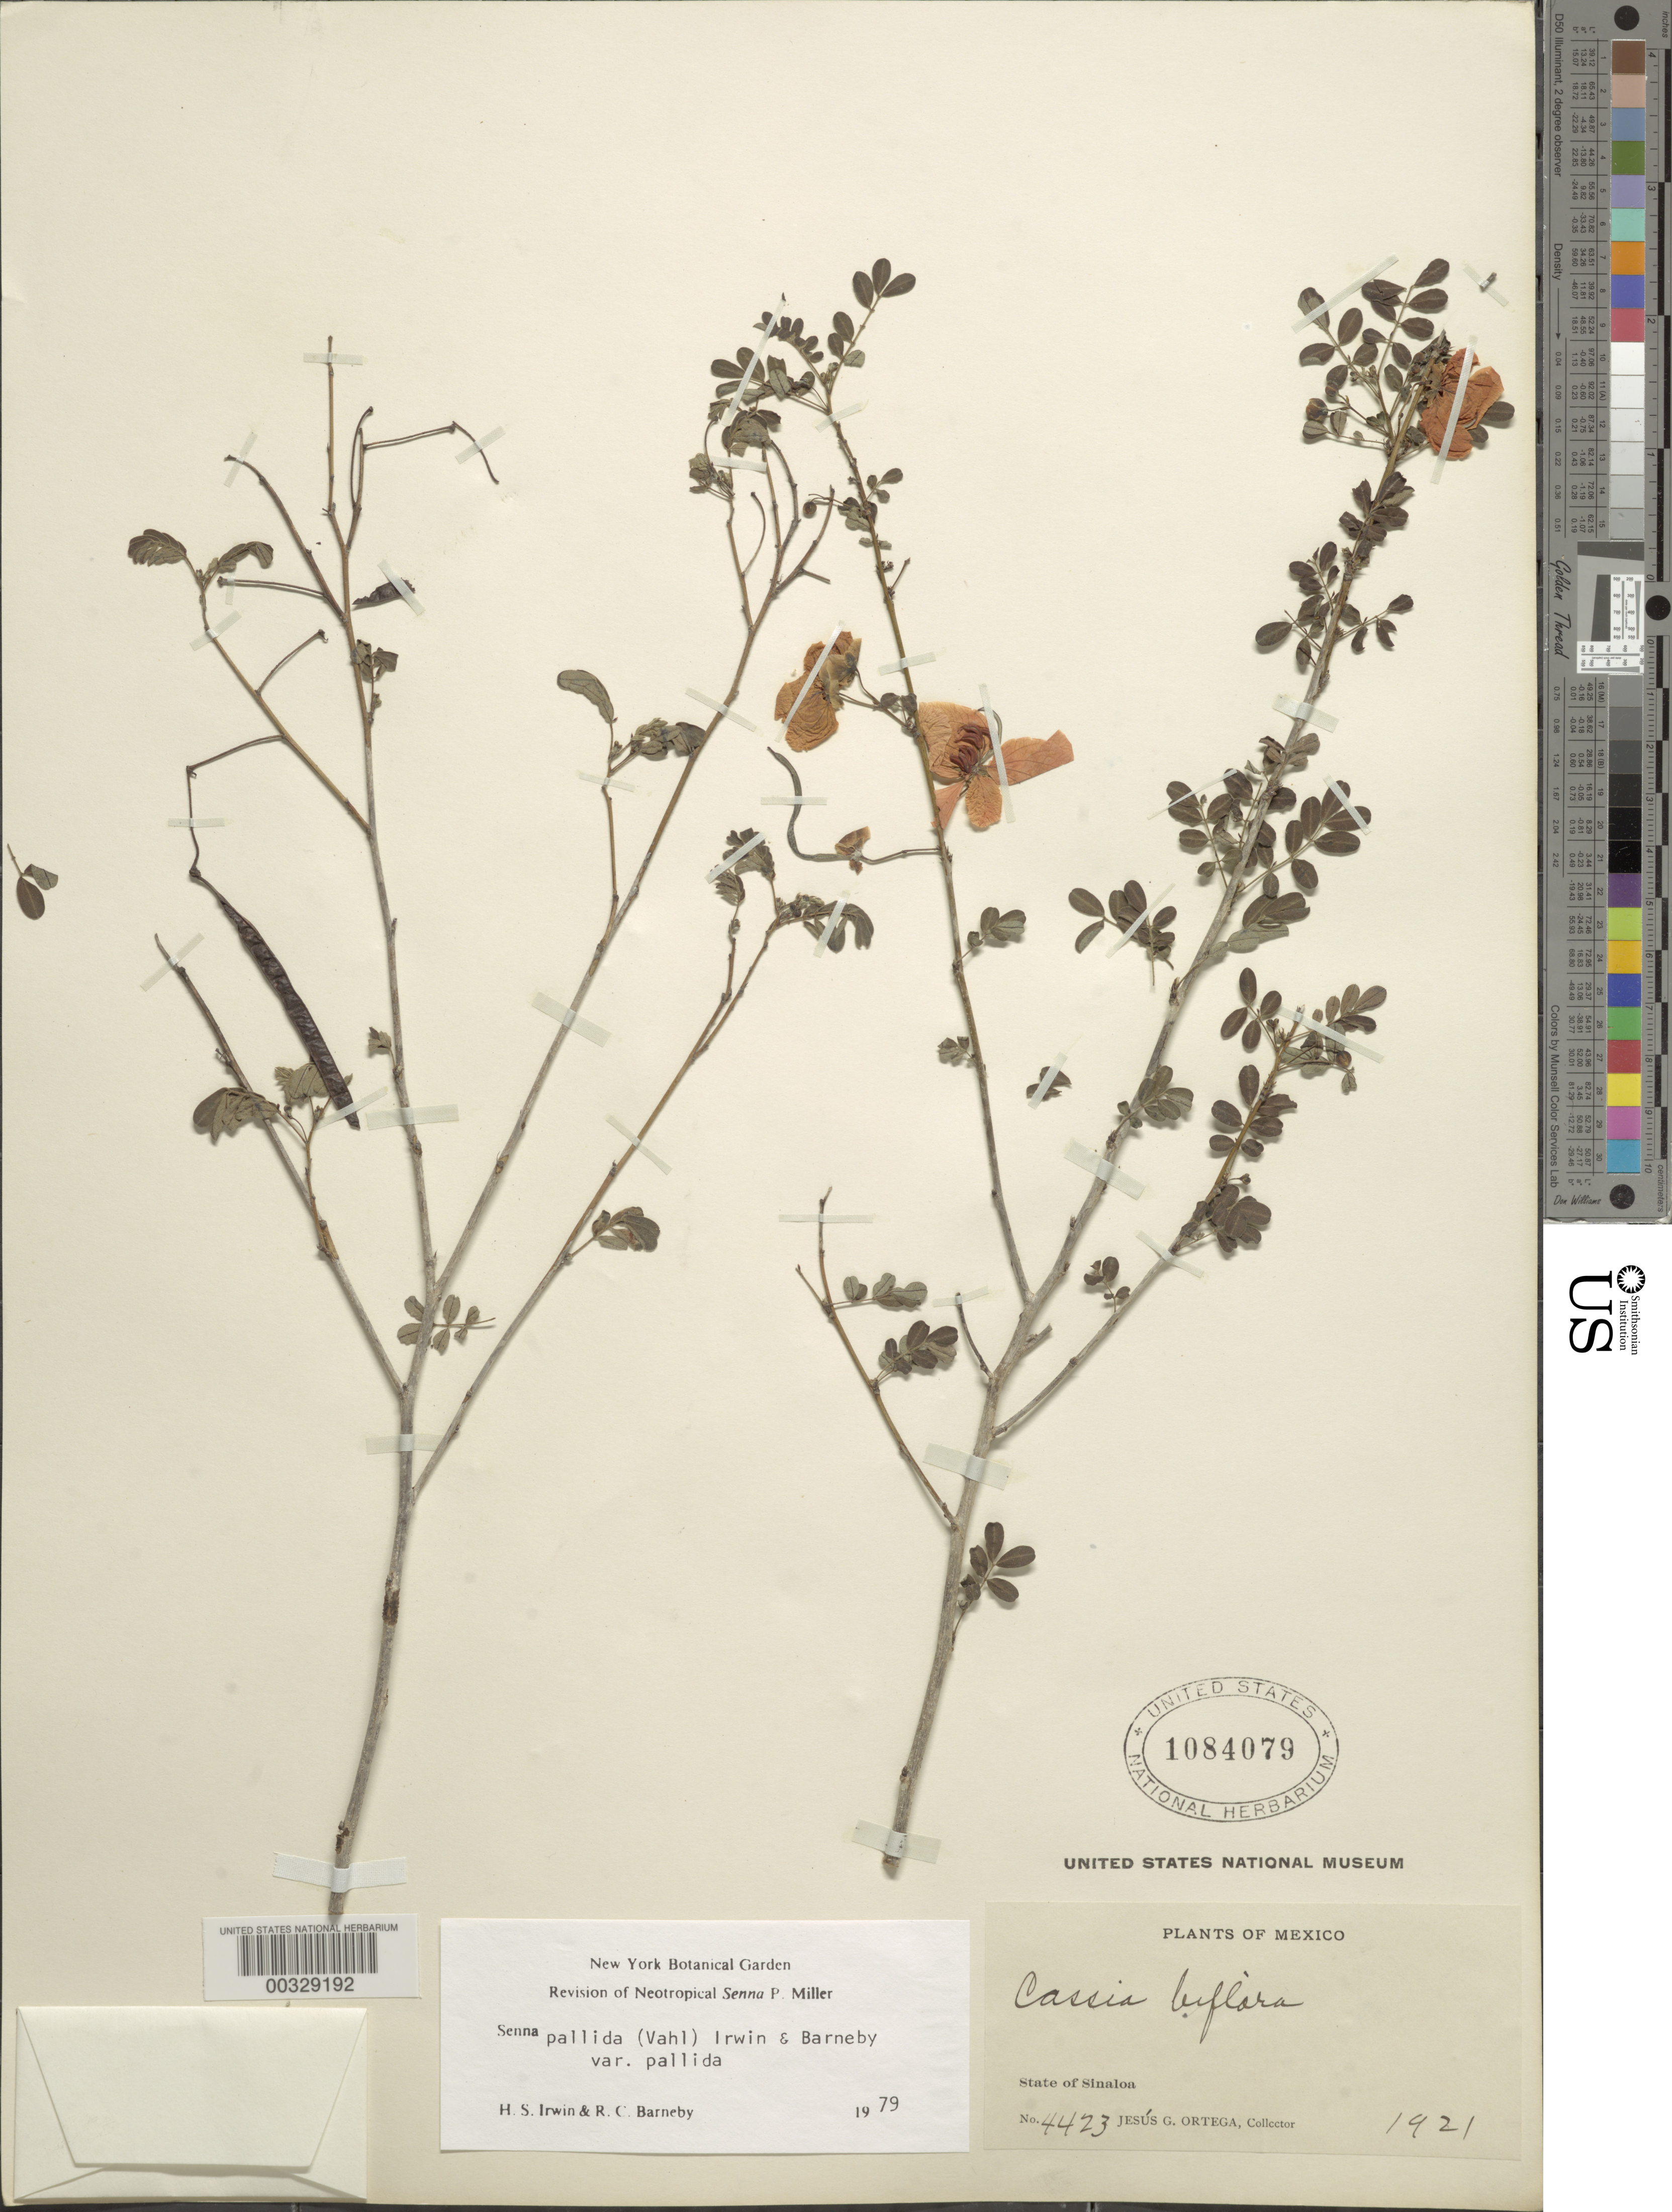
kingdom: Plantae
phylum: Tracheophyta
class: Magnoliopsida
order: Fabales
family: Fabaceae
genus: Senna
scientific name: Senna pallida var. pallida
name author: (Vahl) H.S. Irwin & Barneby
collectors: J. Ortega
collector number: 4423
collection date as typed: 1921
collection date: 1921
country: Mexico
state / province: Sinaloa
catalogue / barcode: US 1084079